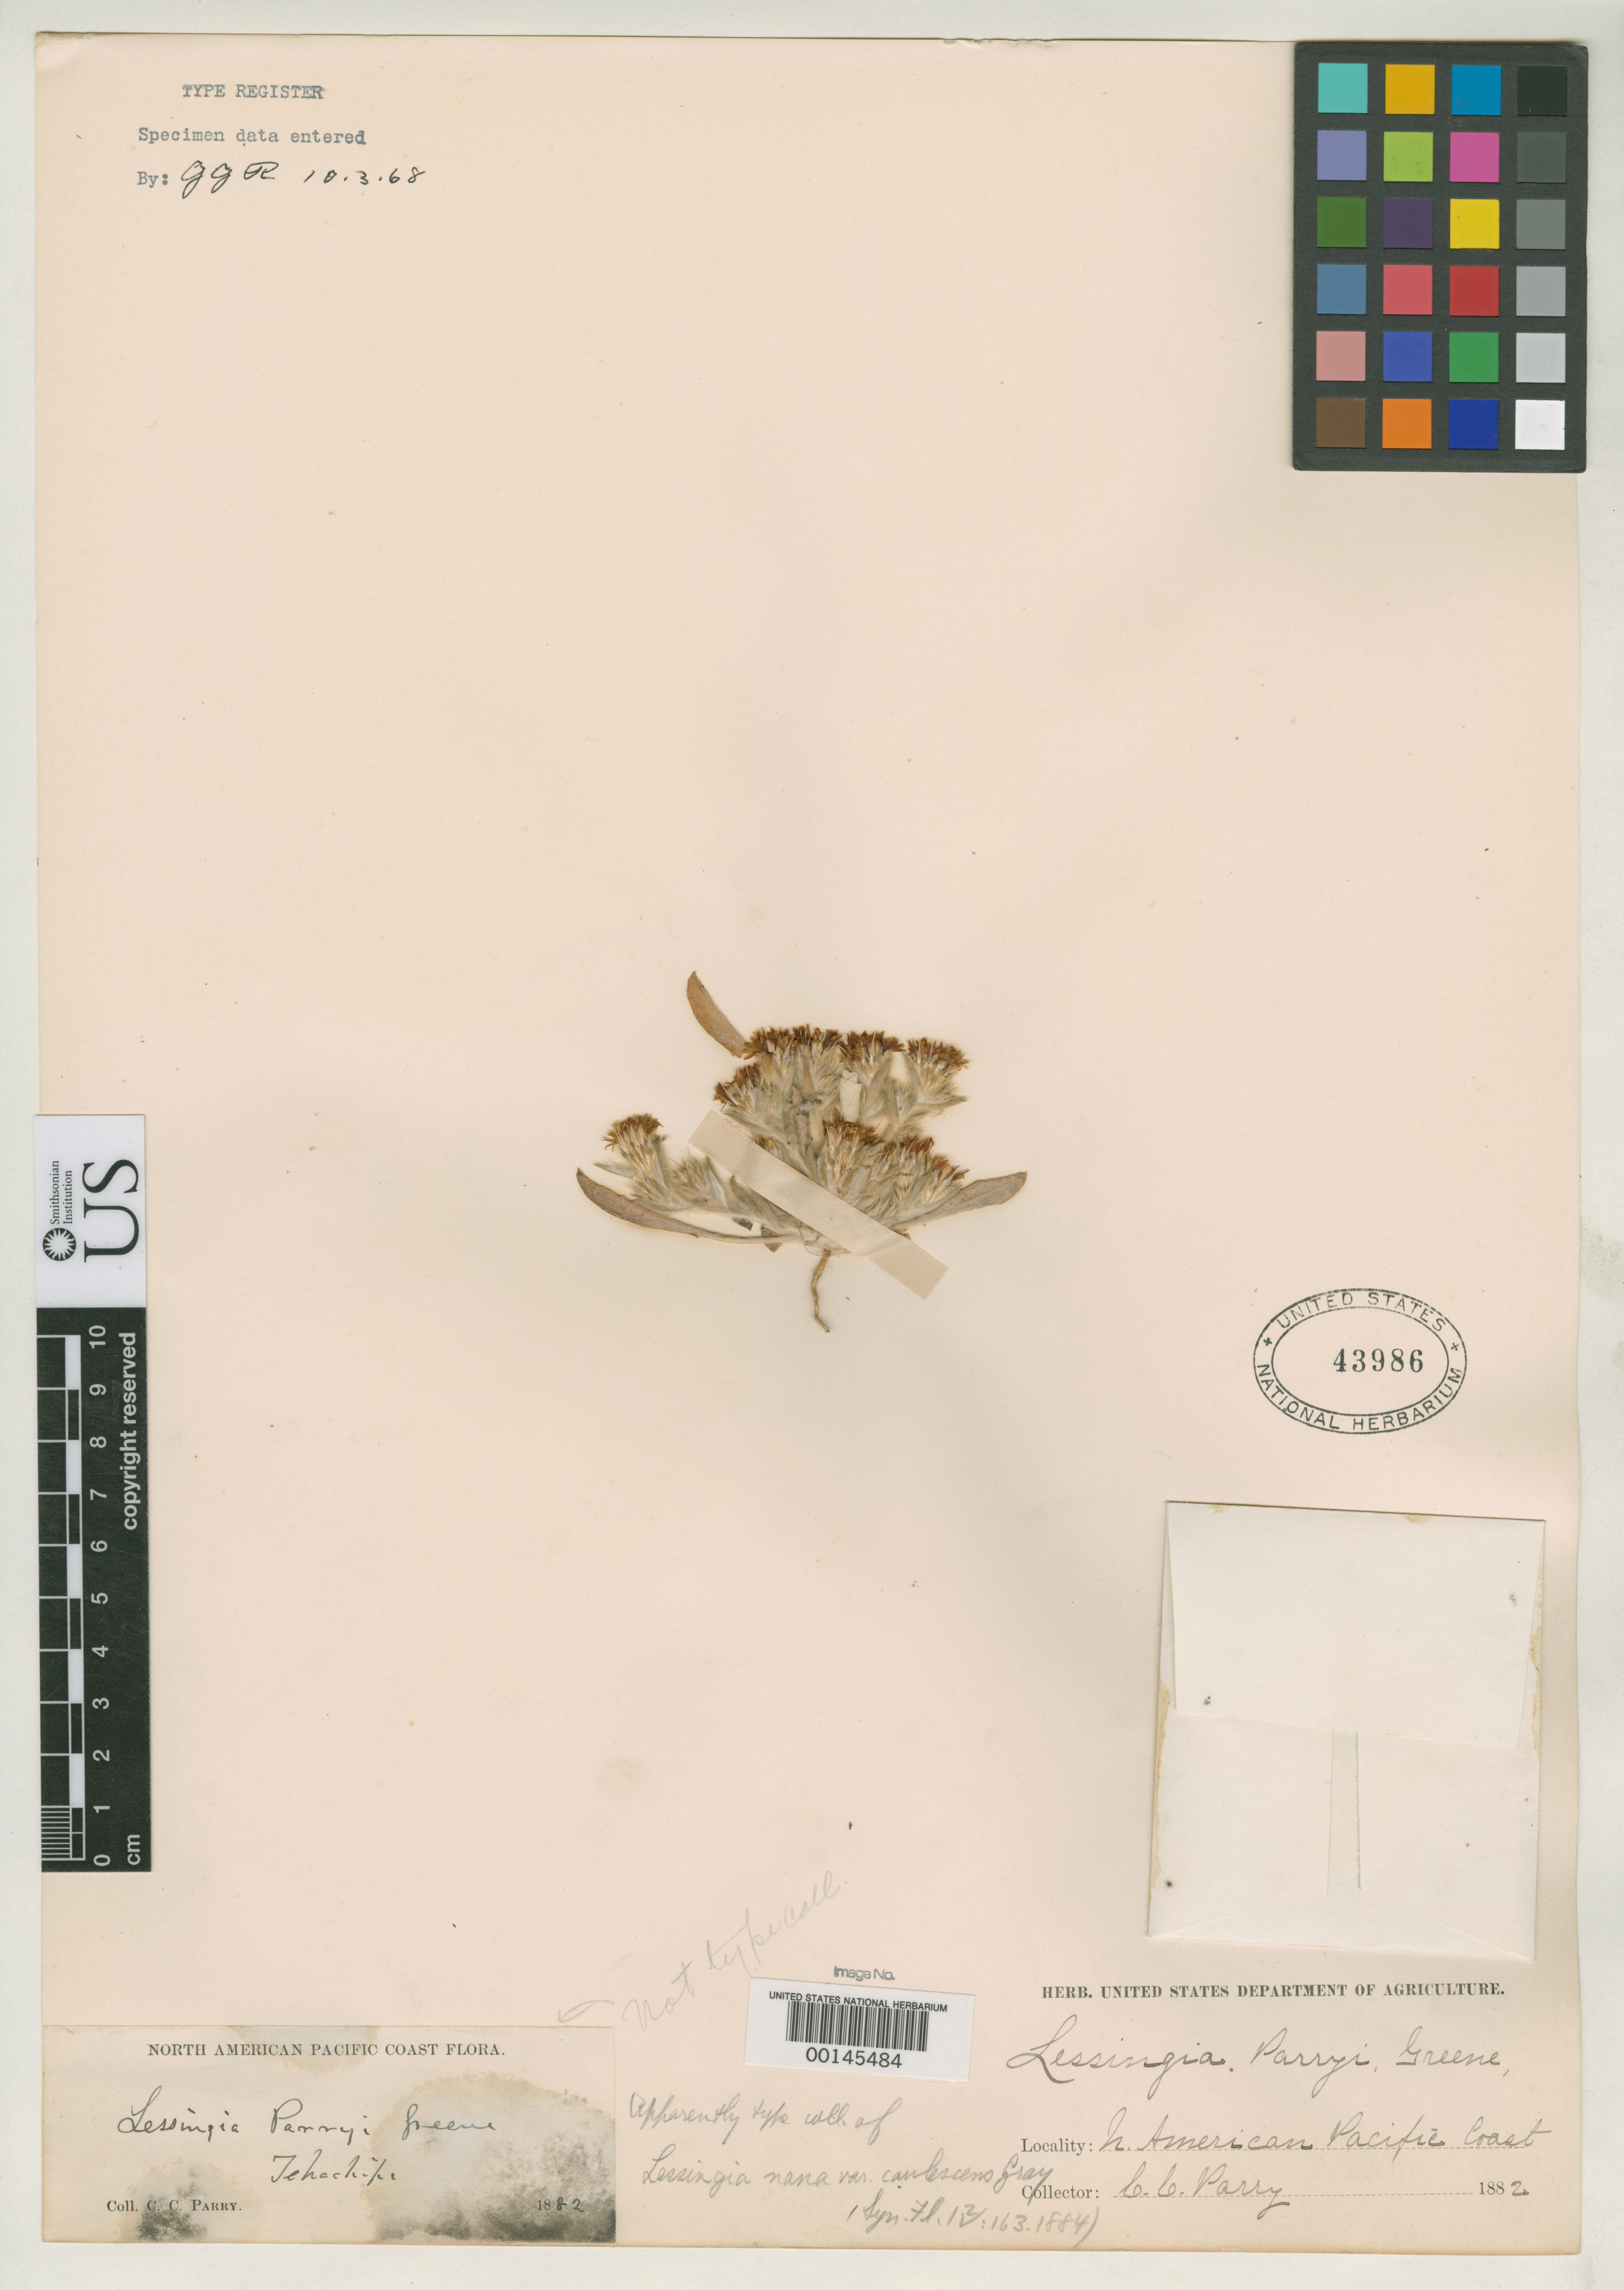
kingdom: Plantae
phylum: Tracheophyta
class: Magnoliopsida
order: Asterales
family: Asteraceae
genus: Lessingia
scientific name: Lessingia nana var. caulescens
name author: A. Gray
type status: Type Collection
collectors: C. C. Parry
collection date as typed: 1882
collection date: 1882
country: United States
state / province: California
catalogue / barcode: US 43986